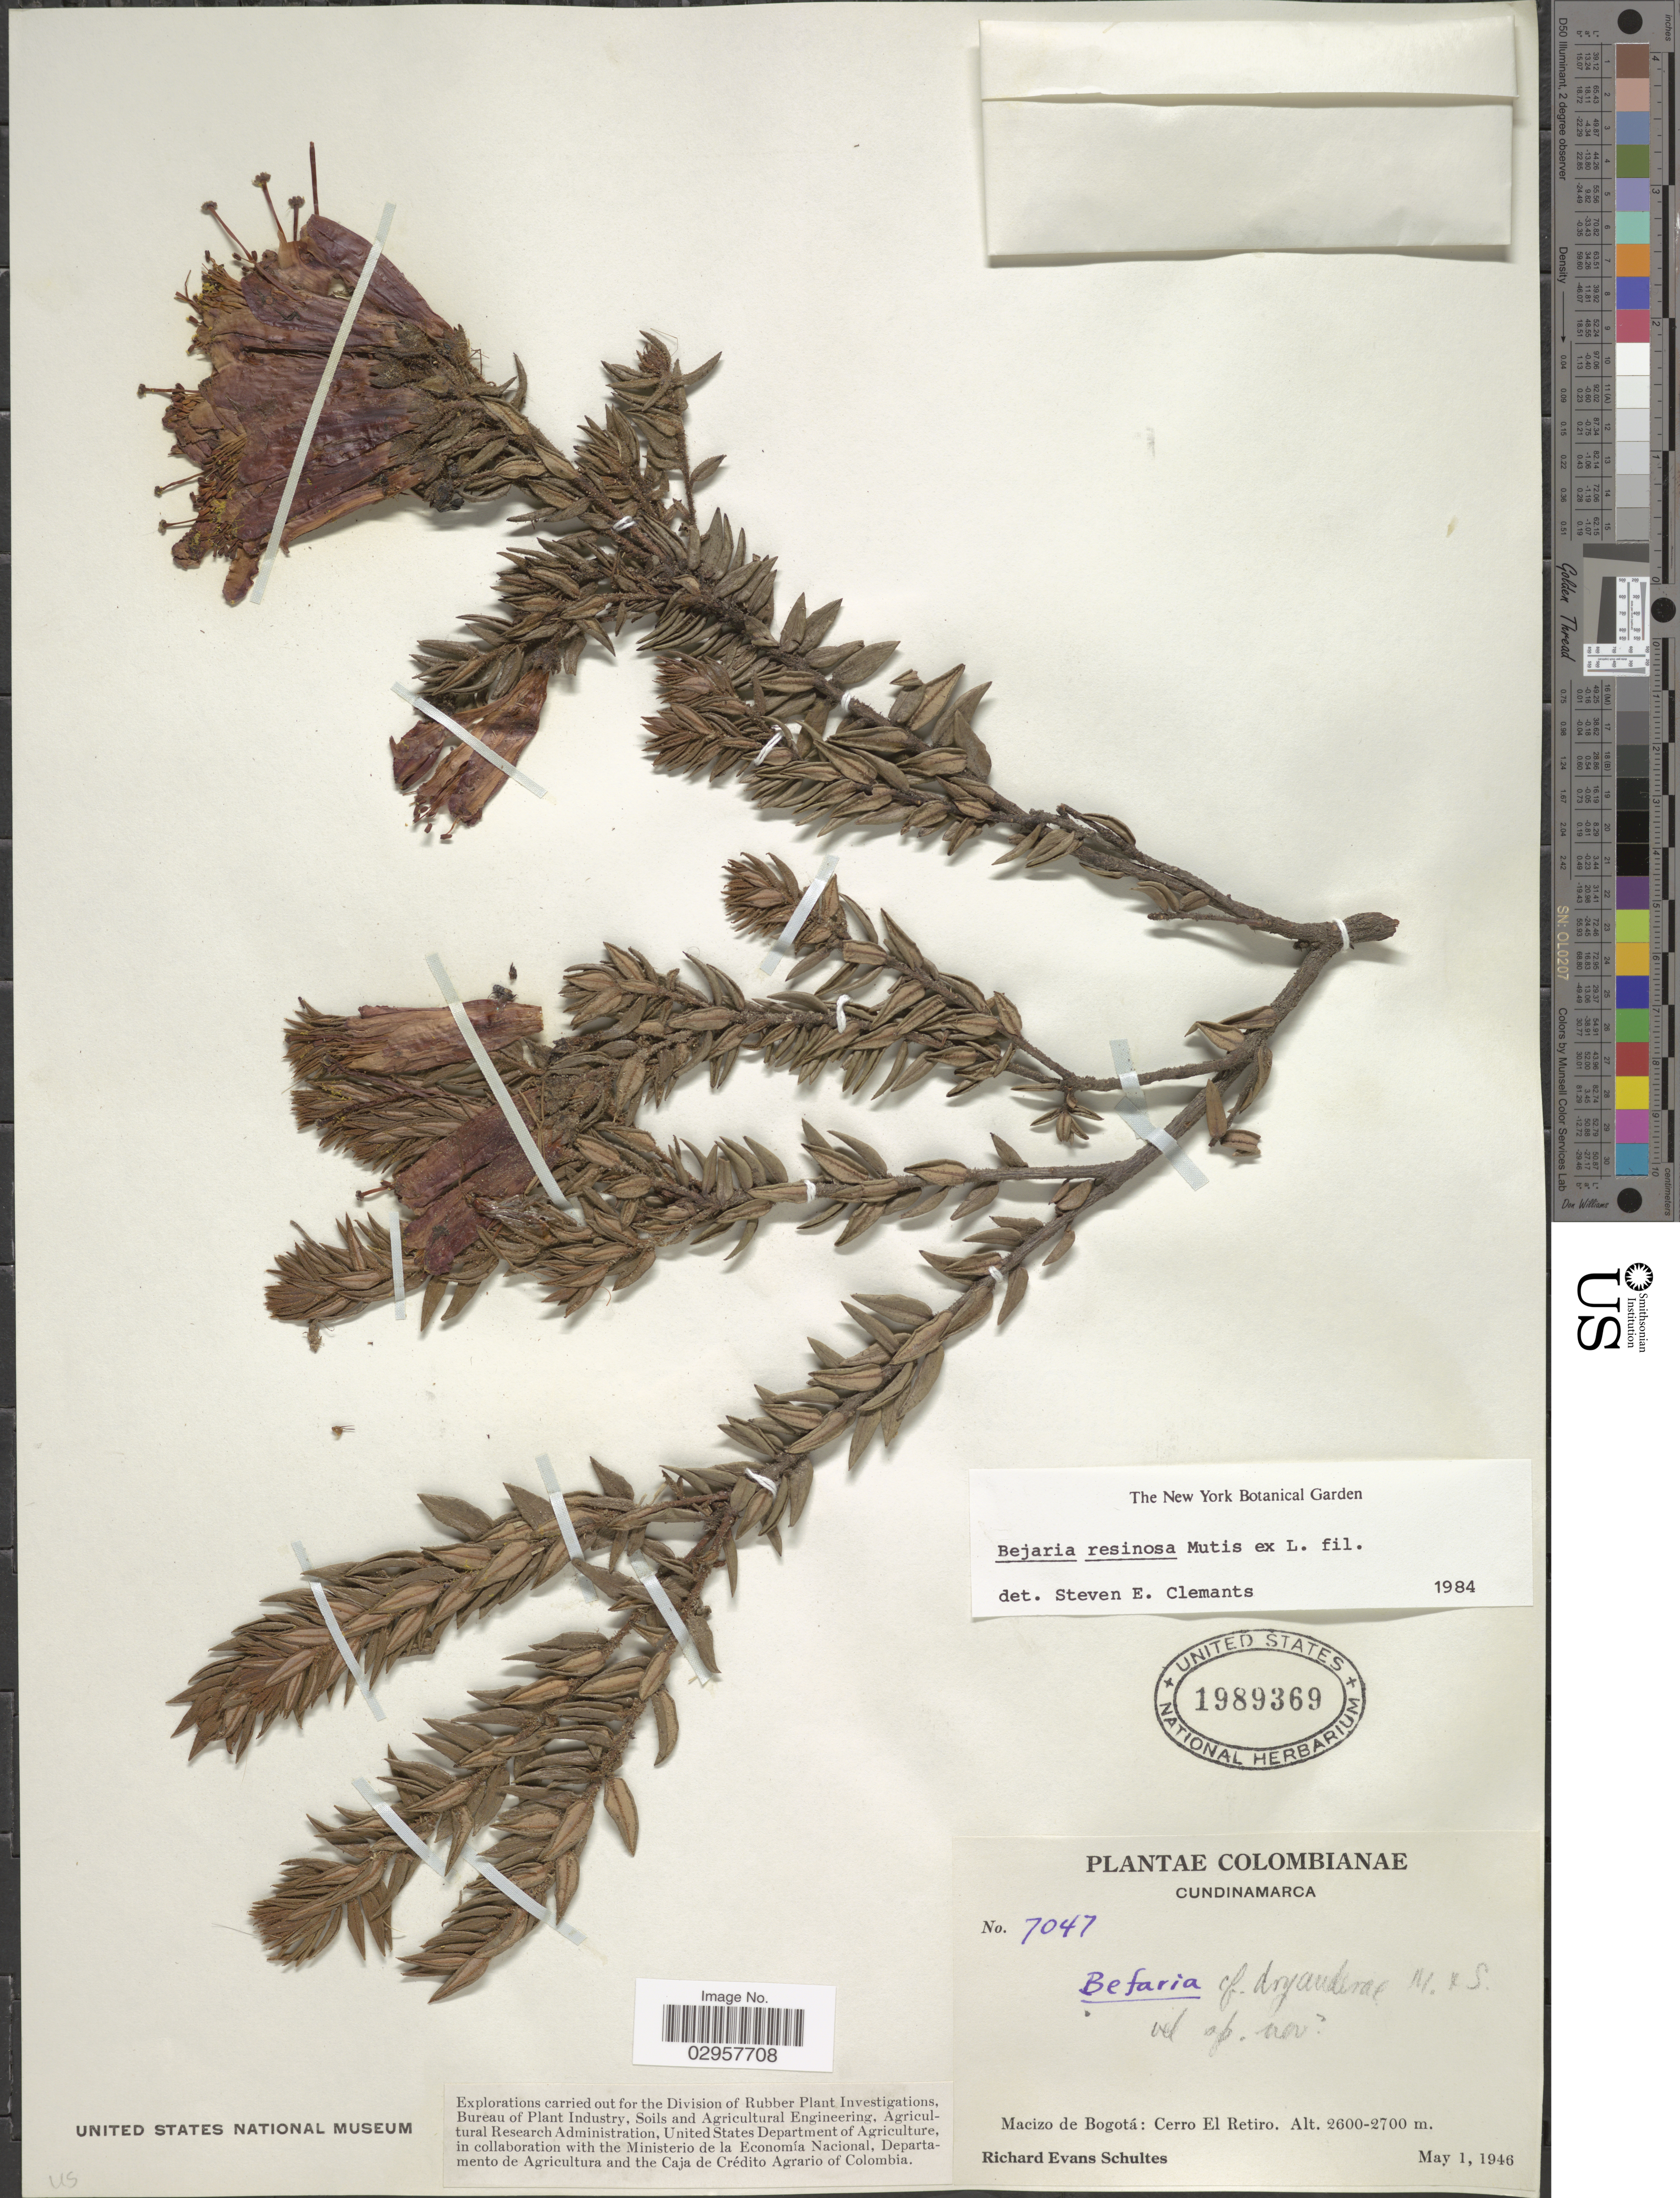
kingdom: Plantae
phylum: Tracheophyta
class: Magnoliopsida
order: Ericales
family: Ericaceae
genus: Befaria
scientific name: Befaria resinosa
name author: Mutis ex L. f.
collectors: R. E. Schultes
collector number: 7047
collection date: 1946-05-01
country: Colombia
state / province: Bogota D.C.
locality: Macizo de Bogotá: Cerro El Retiro.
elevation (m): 2600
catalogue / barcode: US 1989369